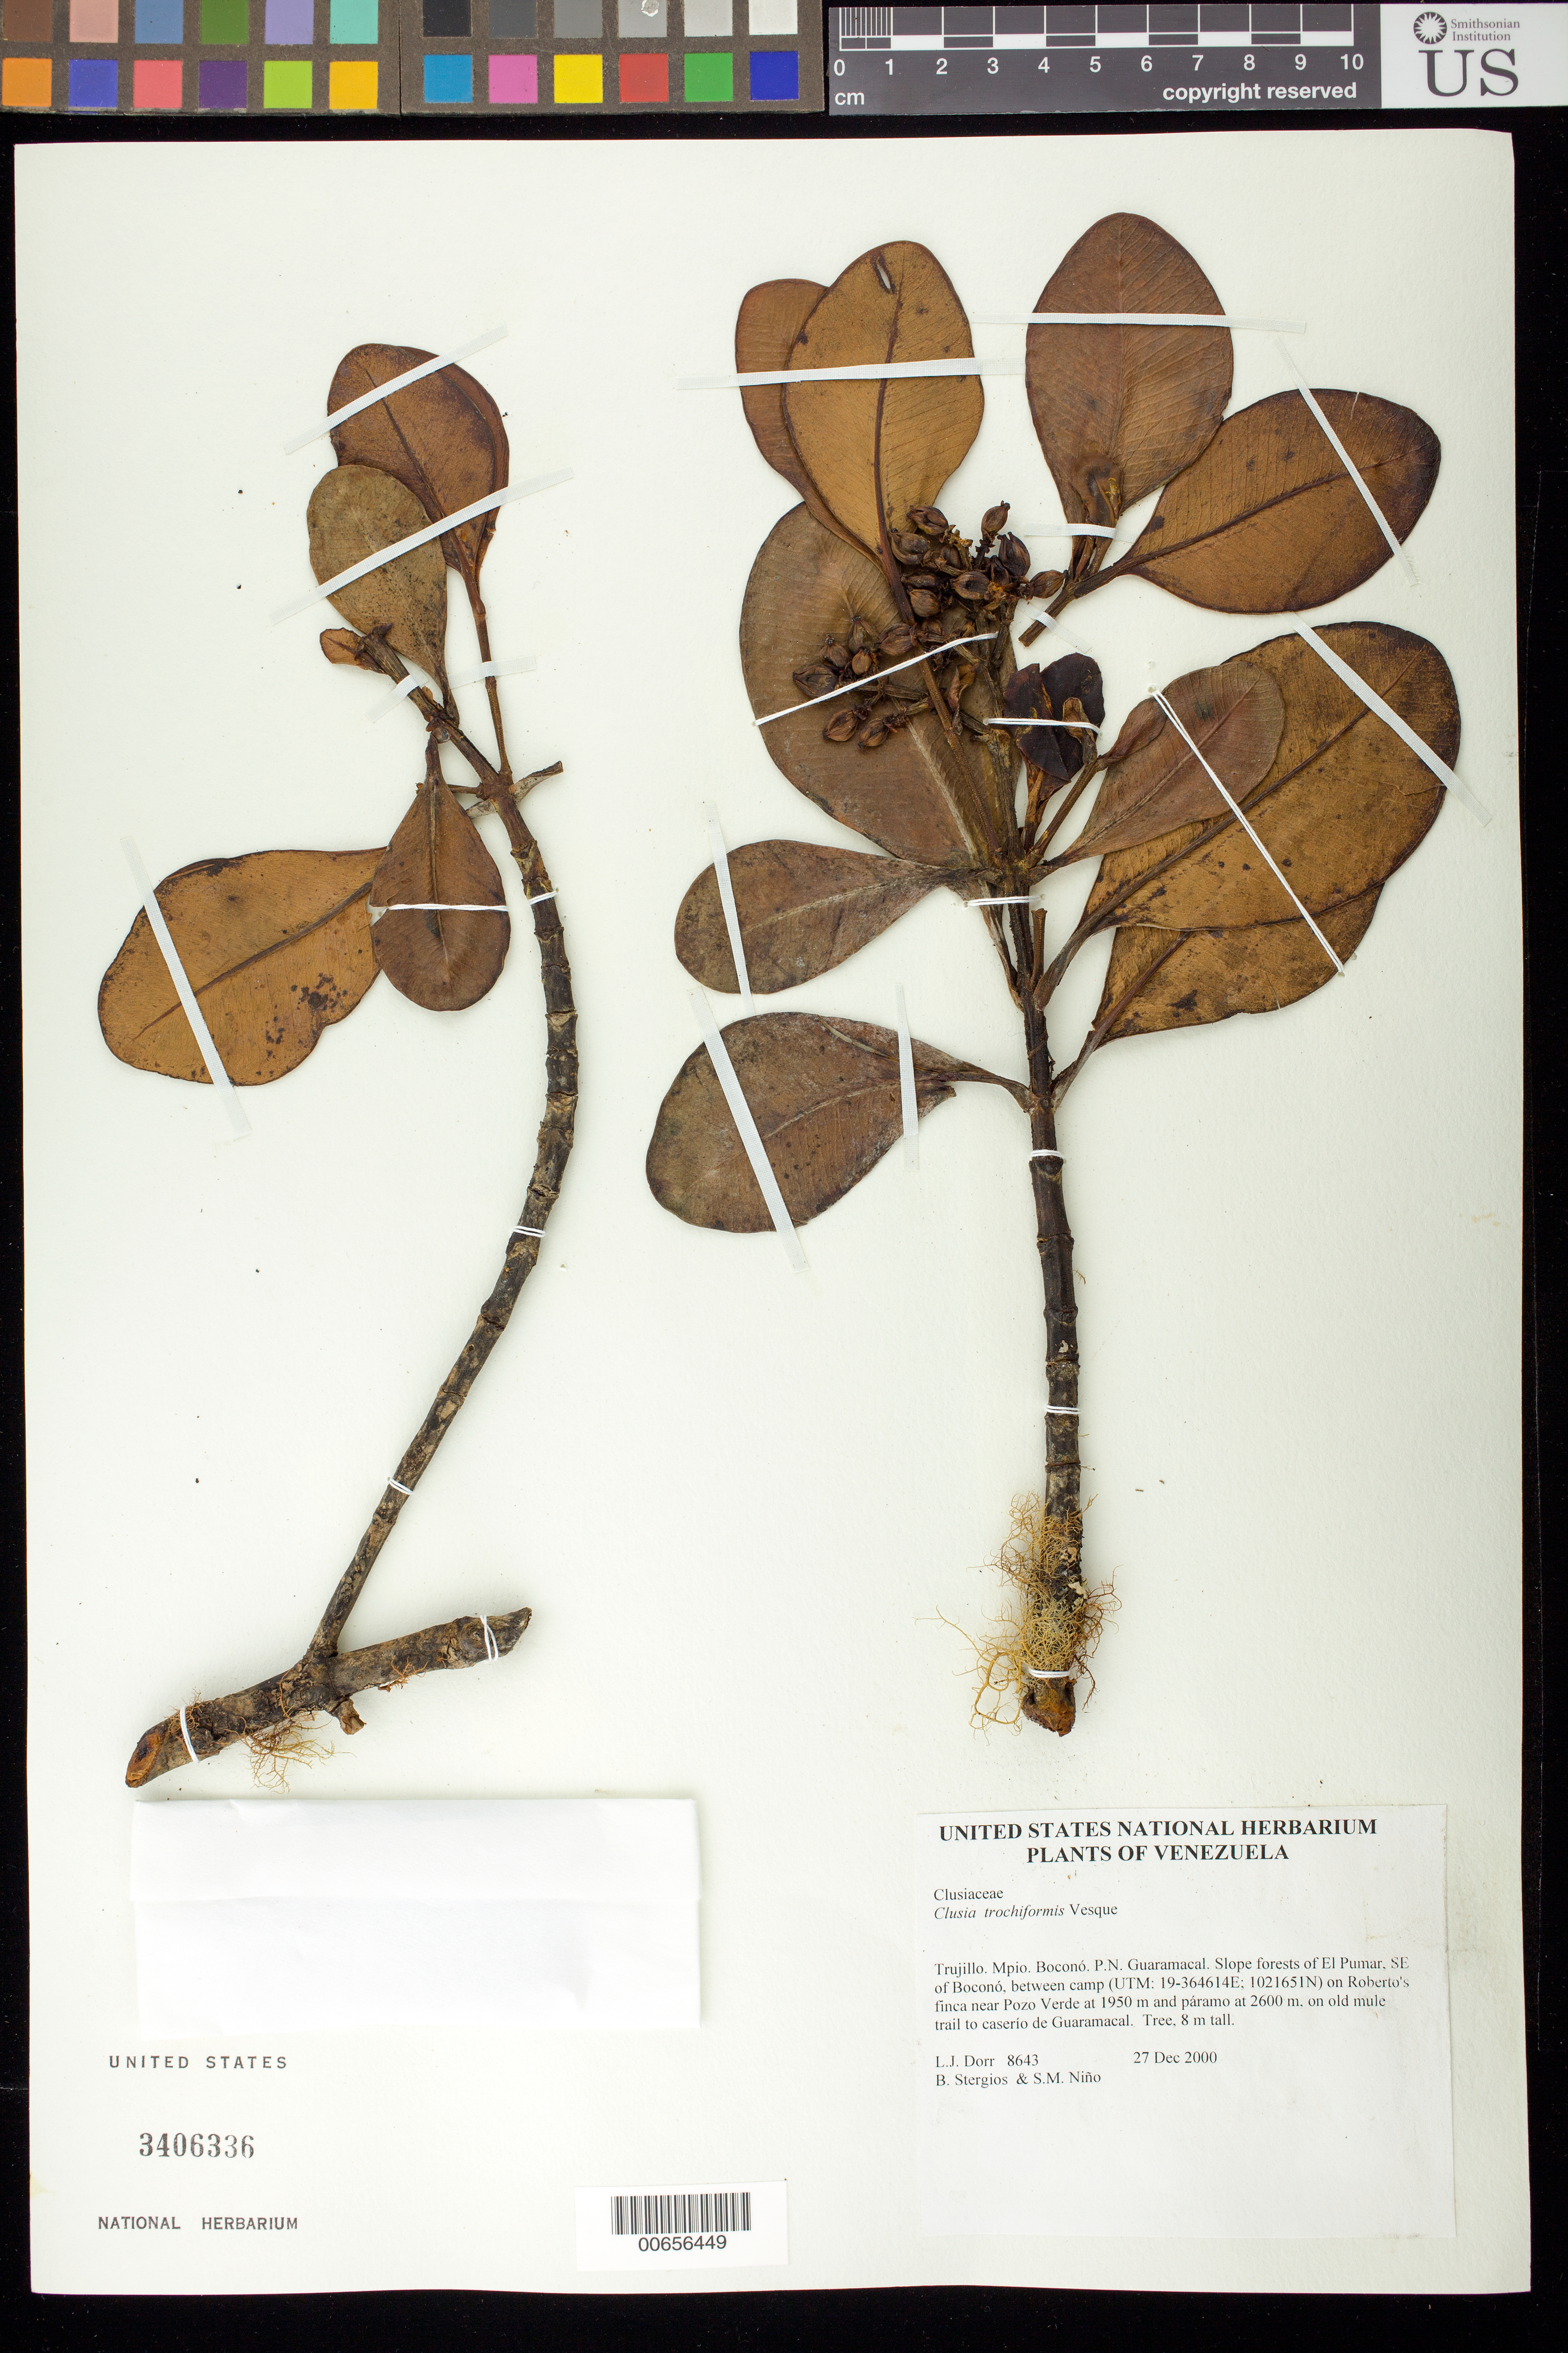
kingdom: Plantae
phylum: Tracheophyta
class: Magnoliopsida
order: Malpighiales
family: Clusiaceae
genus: Clusia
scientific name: Clusia trochiformis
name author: Vesque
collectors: L. J. Dorr, B. G. Stergios & S. M. Niño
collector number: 8643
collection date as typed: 27 Dec 2000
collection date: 2000-12-27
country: Venezuela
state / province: Trujillo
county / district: Boconó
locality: Parque Nacional Guaramacal. El Pumar, SE of Boconó, between camp on Roberto's finca near Pozo Verde at 1950 m and páramo at 2600 m, on old mule trail to caserío de Guaramacal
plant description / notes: FTG, PORT, US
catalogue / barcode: US 3406336